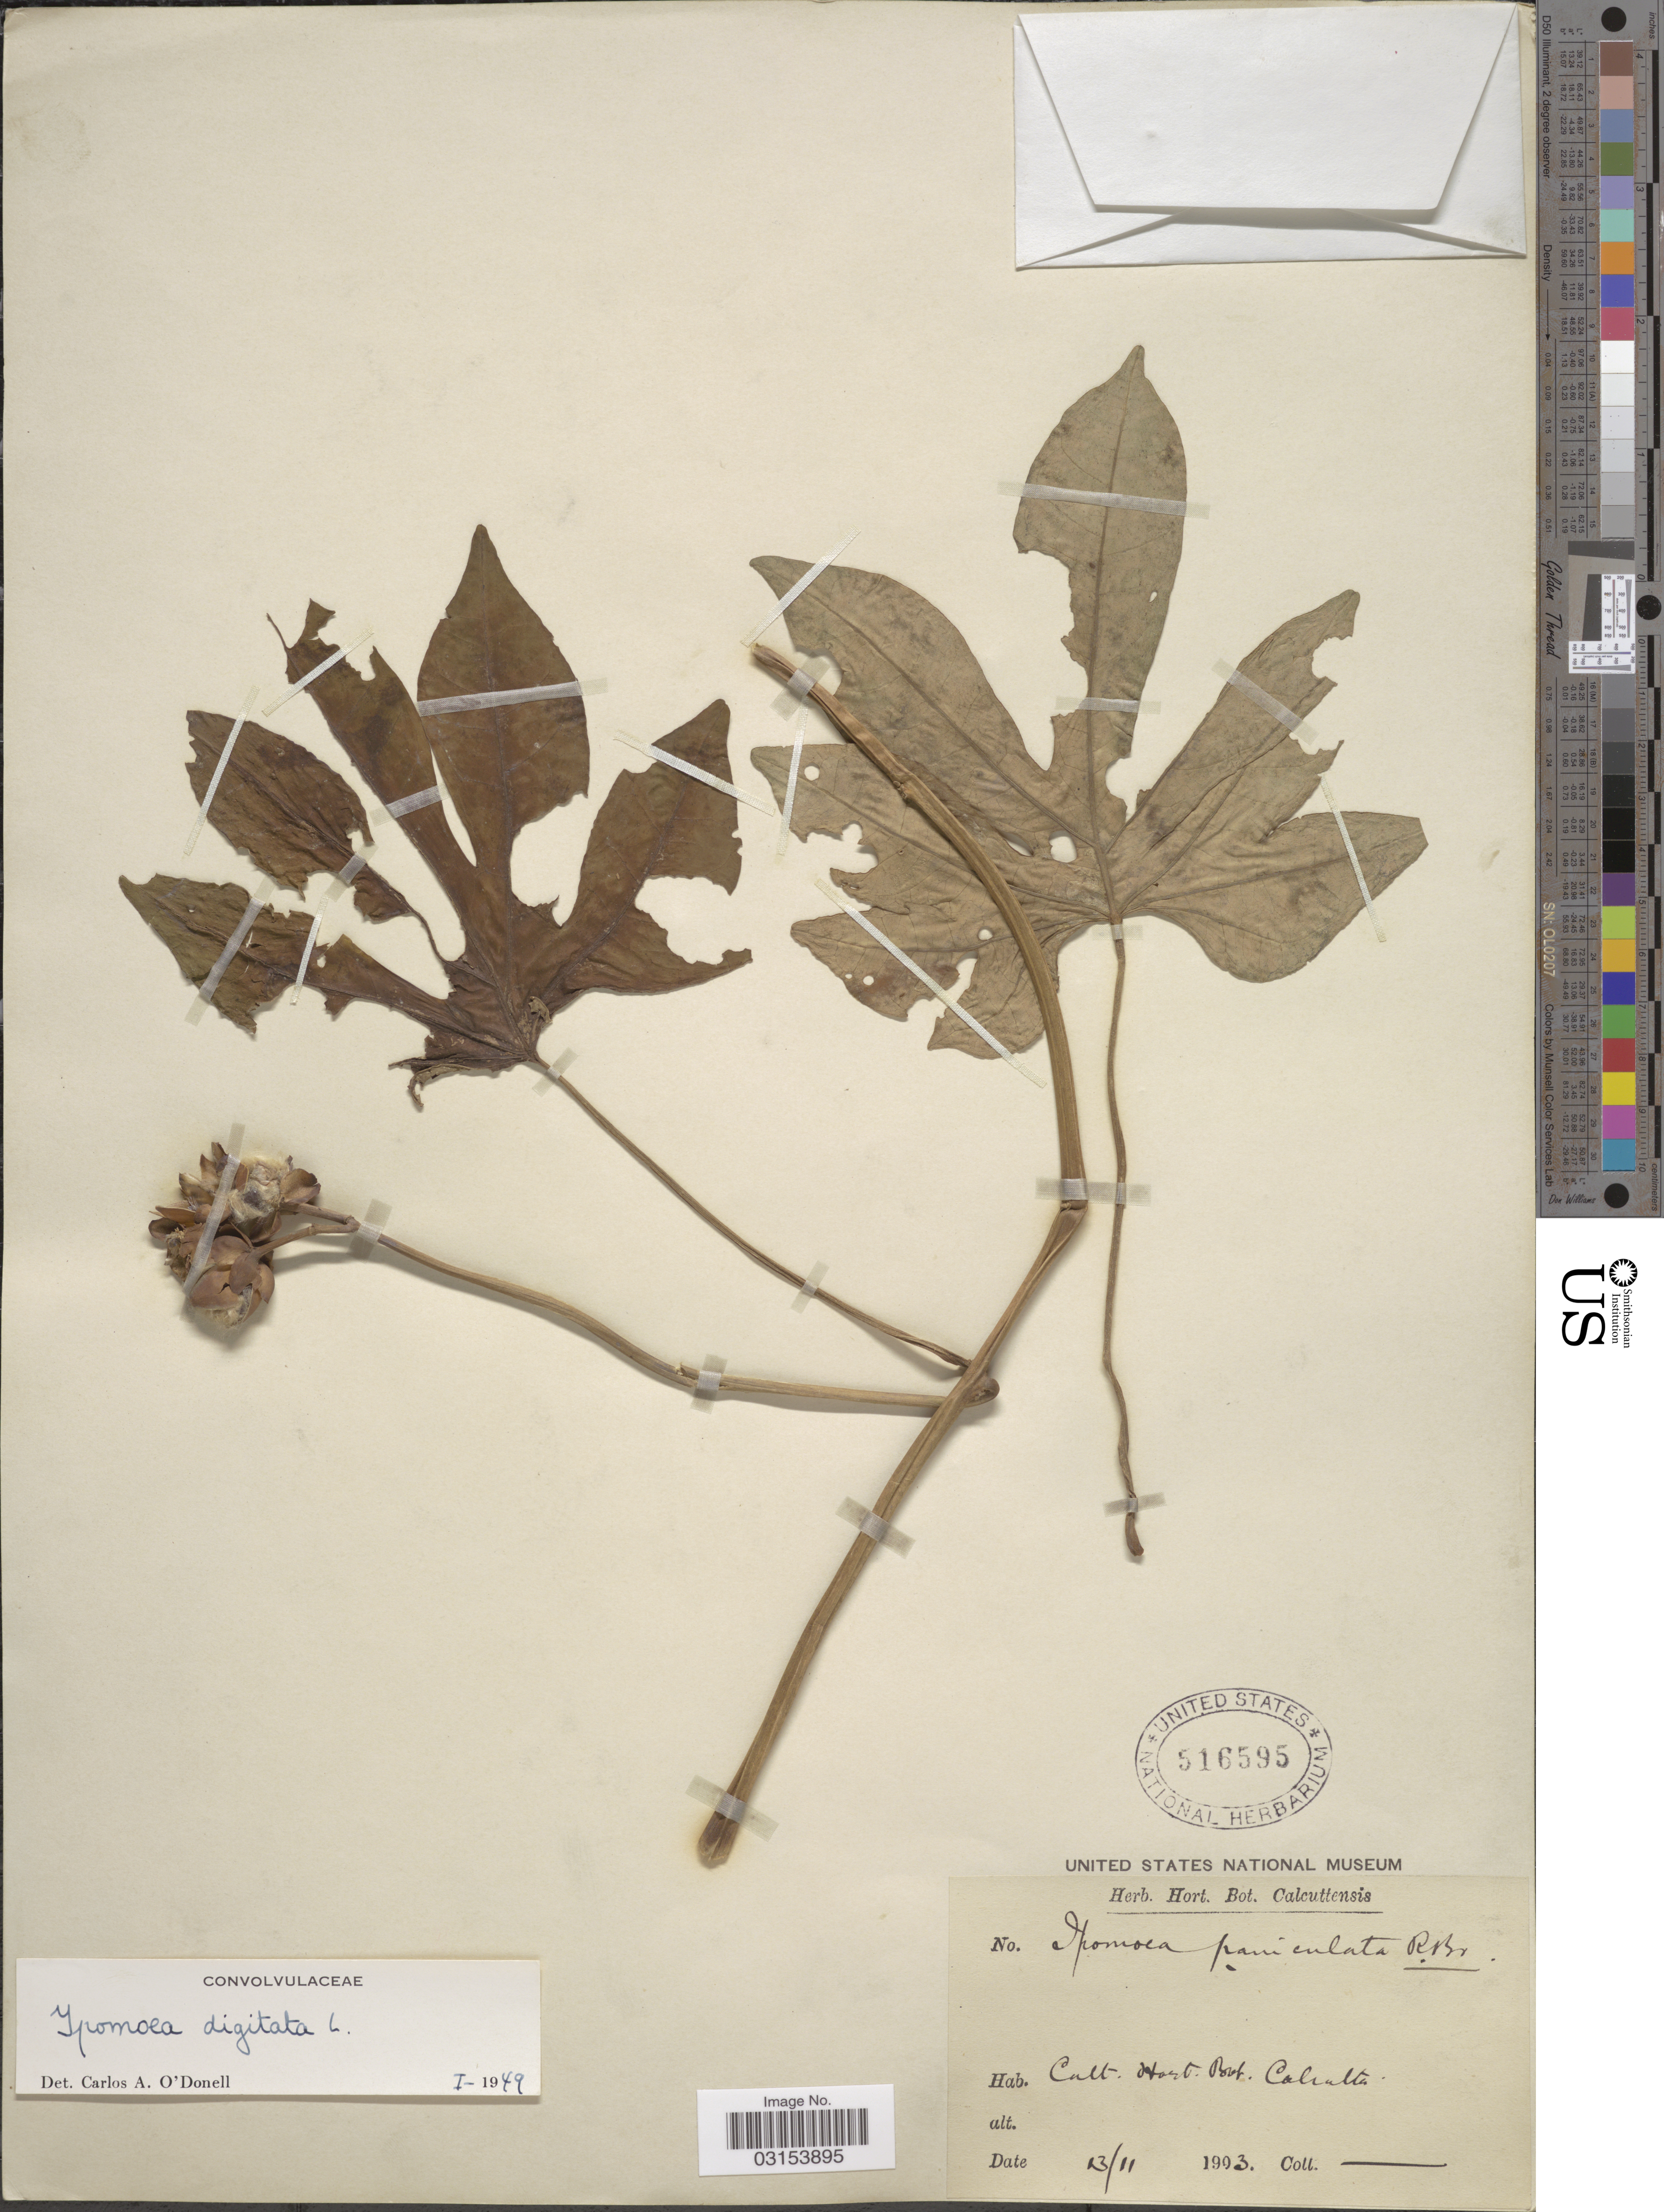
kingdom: Plantae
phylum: Tracheophyta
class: Magnoliopsida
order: Solanales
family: Convolvulaceae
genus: Ipomoea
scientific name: Ipomoea digitata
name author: L.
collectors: ex Herb. Hort. Bot. Calcuttensis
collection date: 1993-11-13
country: India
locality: Hort. Bot. Calcutta.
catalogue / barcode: US 516595